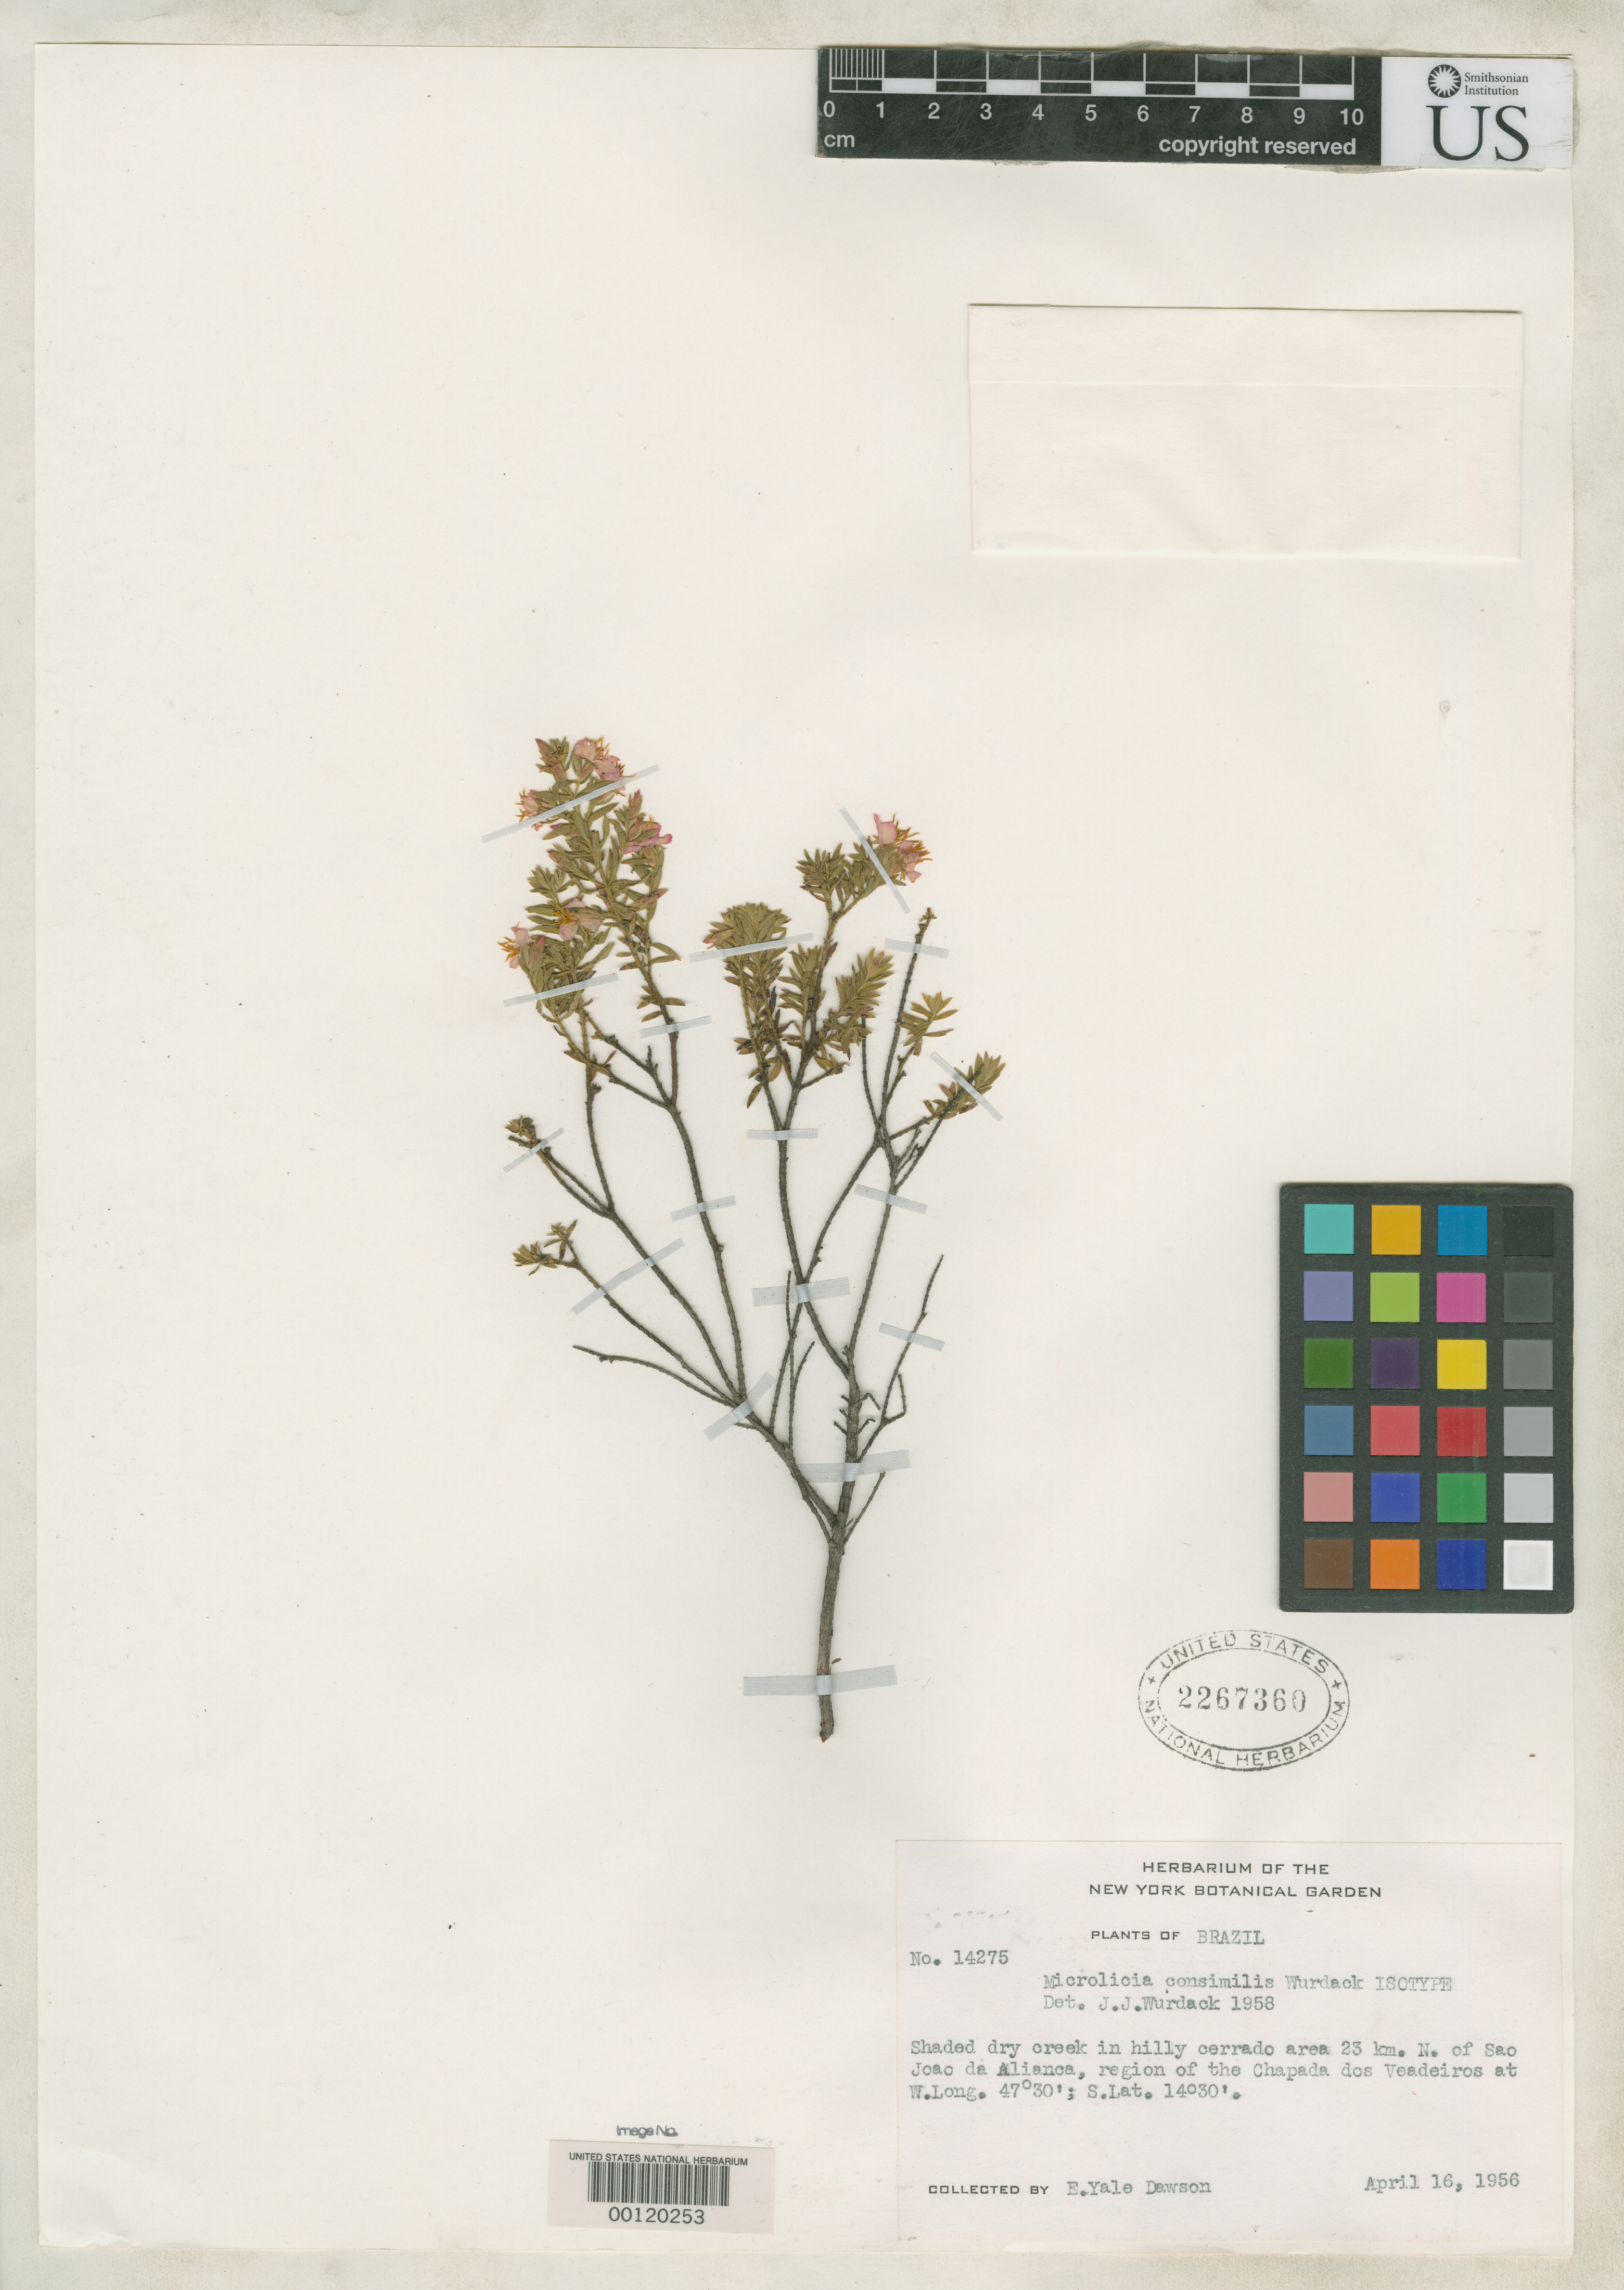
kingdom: Plantae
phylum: Tracheophyta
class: Magnoliopsida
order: Myrtales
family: Melastomataceae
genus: Microlicia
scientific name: Microlicia consimilis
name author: Wurdack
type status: Isotype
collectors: E. Y. Dawson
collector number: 14275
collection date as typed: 16 Apr 1956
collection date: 1956-04-16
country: Brazil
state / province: Goiás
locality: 23 km. N of Sao Joao de Alianca.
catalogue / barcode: US 2267360